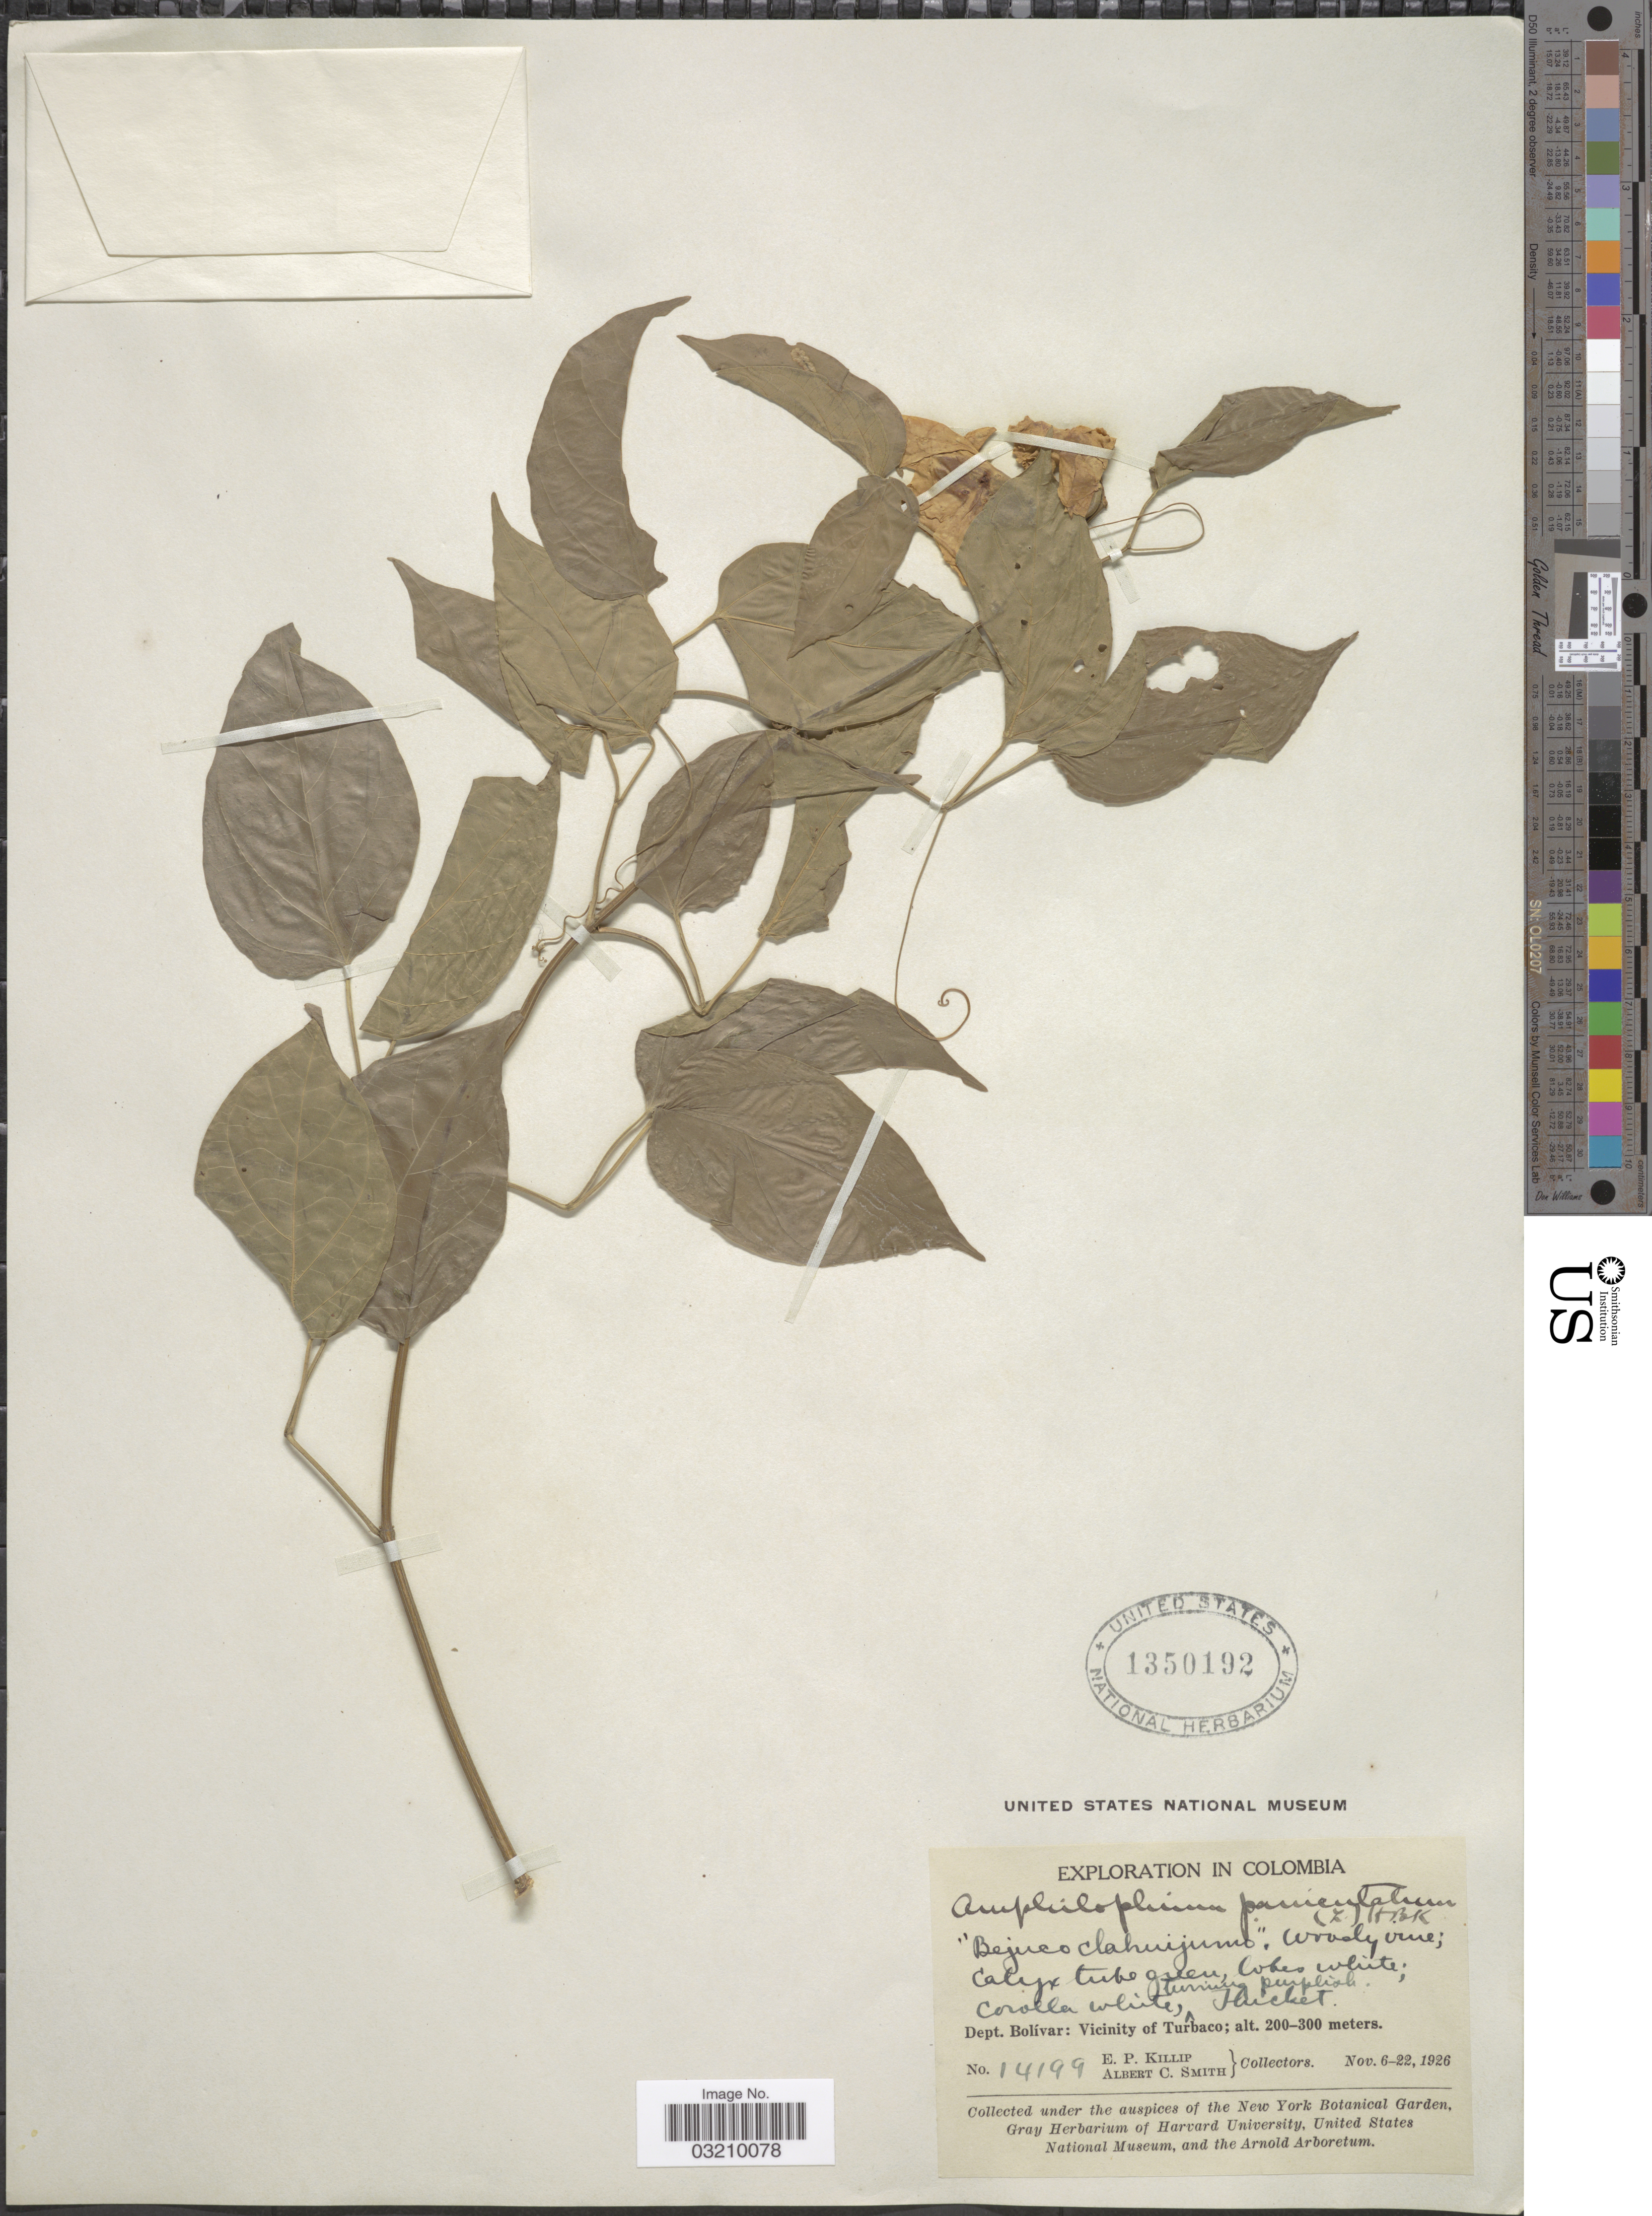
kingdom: Plantae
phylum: Tracheophyta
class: Magnoliopsida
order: Lamiales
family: Bignoniaceae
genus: Amphilophium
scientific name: Amphilophium paniculatum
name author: (L.) Kunth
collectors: E. P. Killip & A. C. Smith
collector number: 14199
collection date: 1926-11-06/1926-11-22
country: Colombia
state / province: Bolívar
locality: Dept. Bolívar: Vicinity of Turbaco.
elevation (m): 200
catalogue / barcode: US 1350192